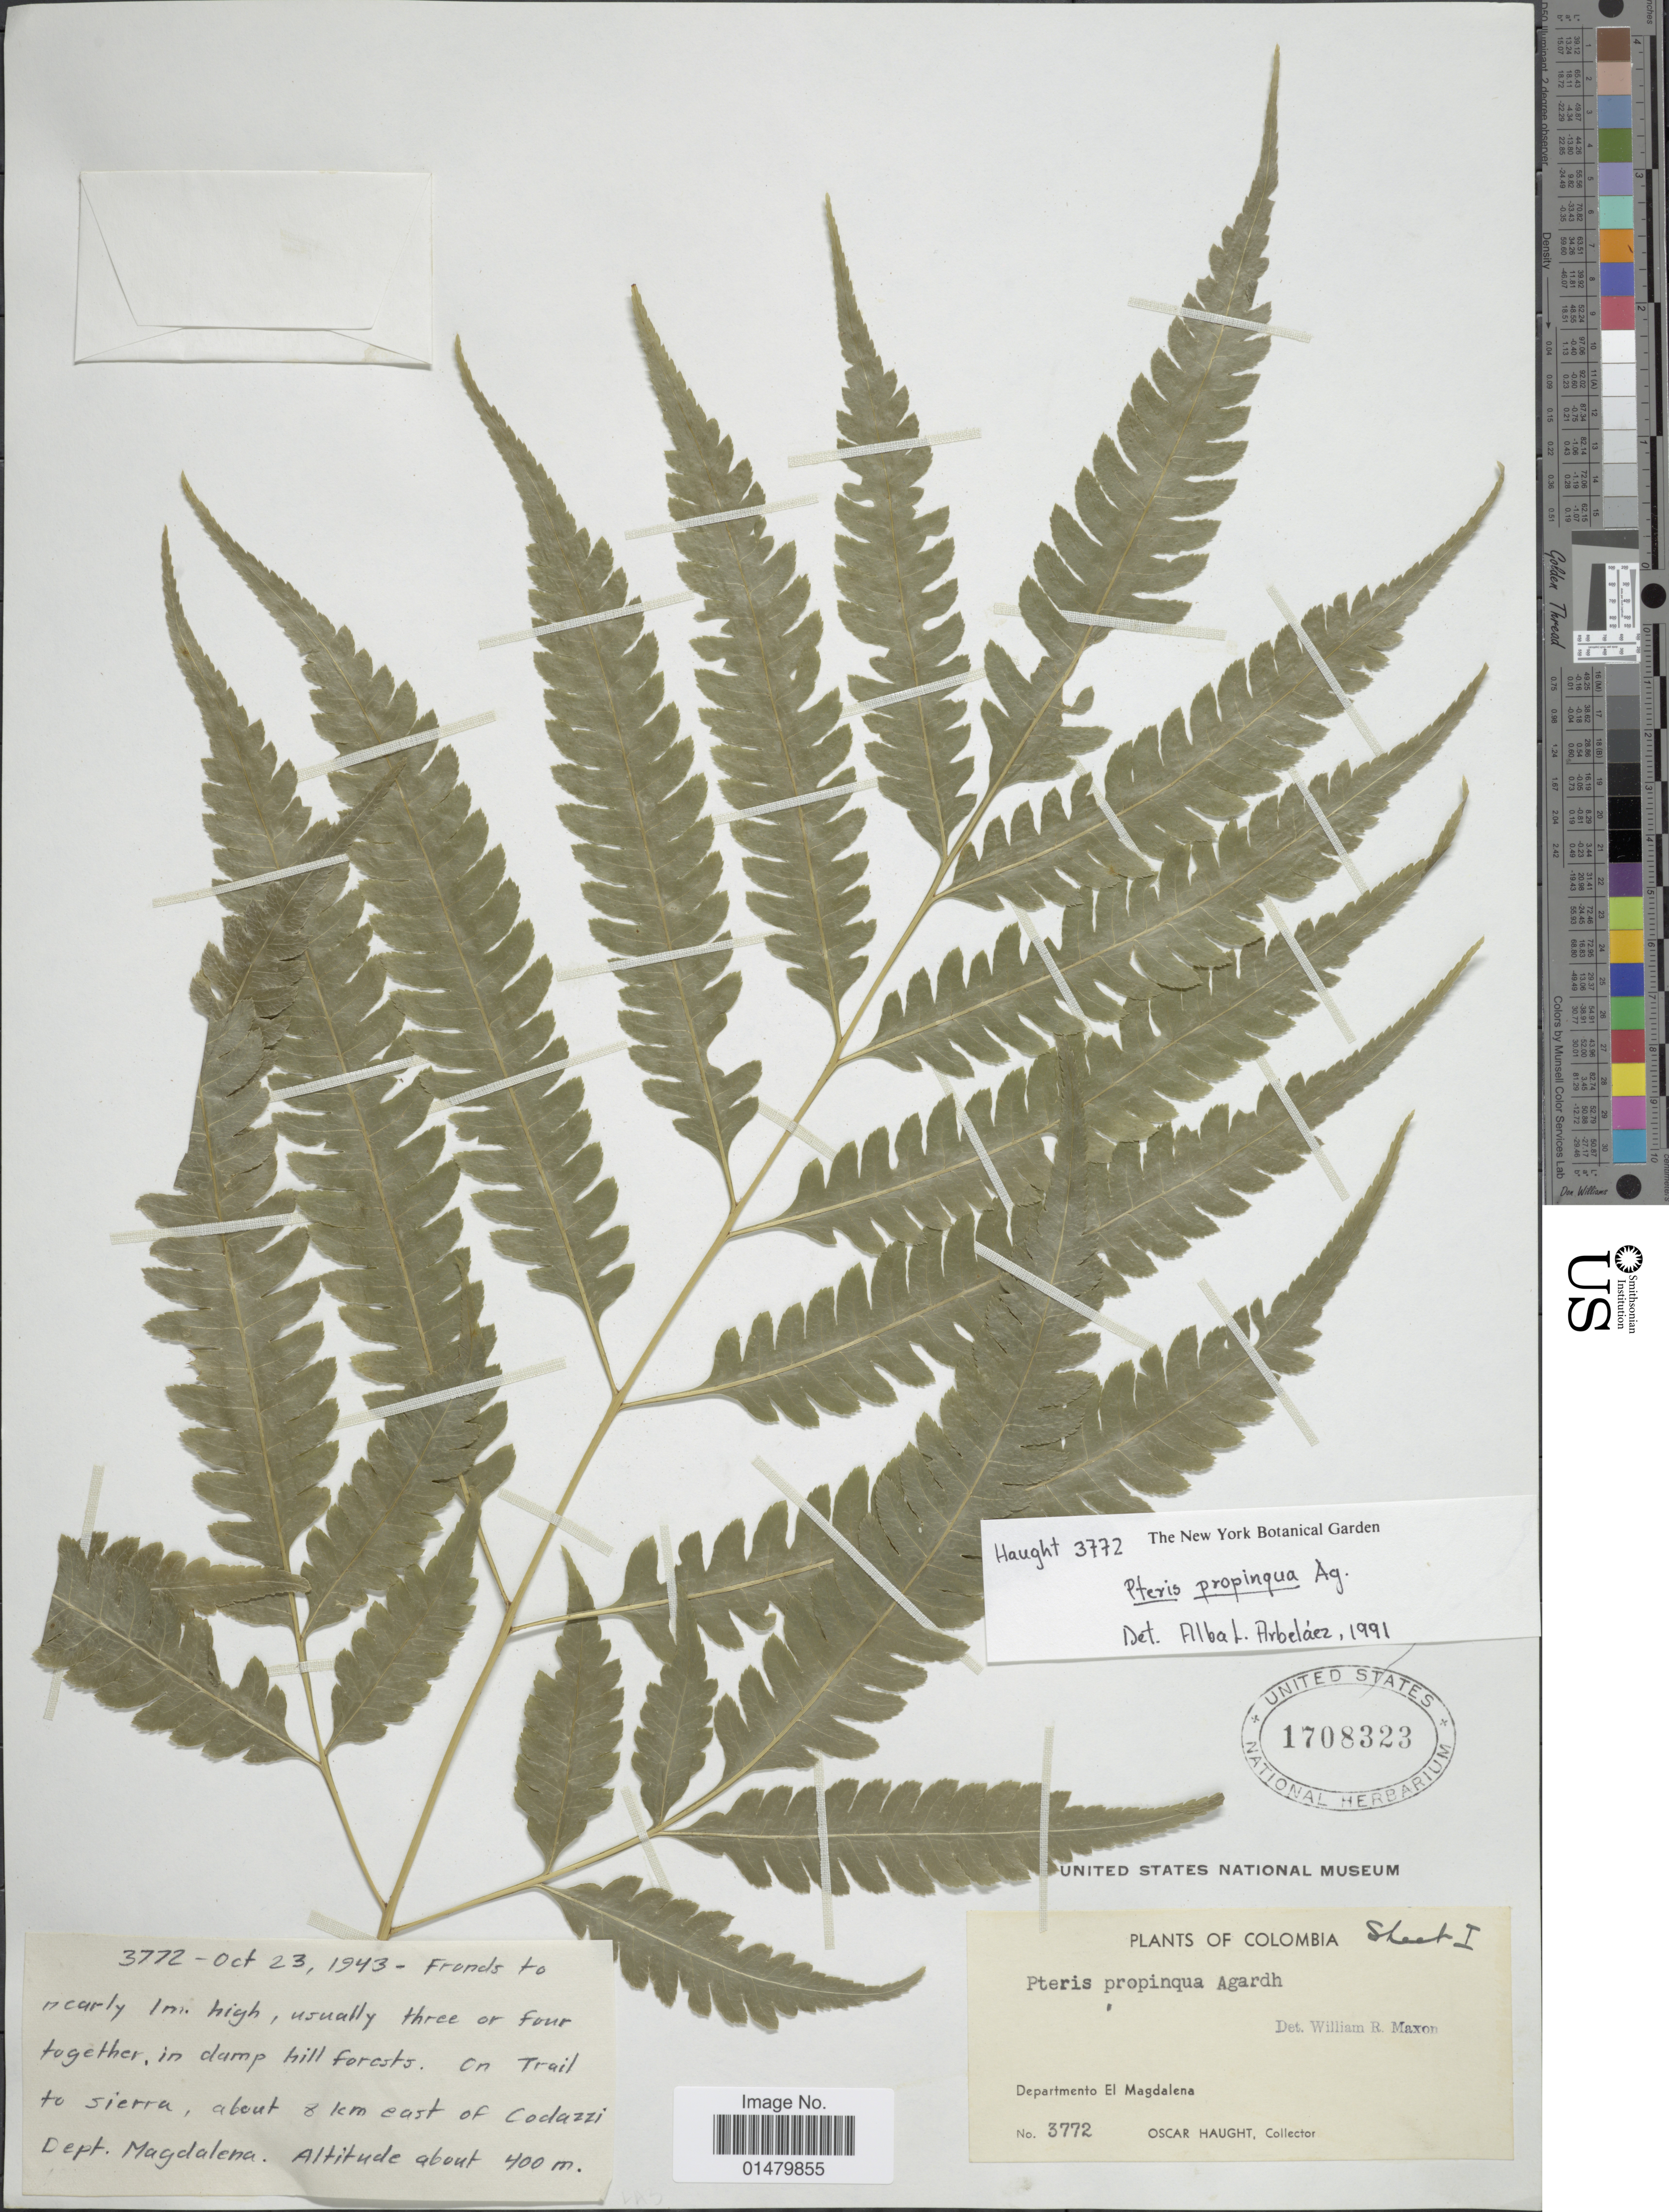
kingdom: Plantae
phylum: Tracheophyta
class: Polypodiopsida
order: Polypodiales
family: Pteridaceae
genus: Pteris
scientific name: Pteris propinqua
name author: J. Agardh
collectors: O. L. Haught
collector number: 3772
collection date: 1943-10-23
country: Colombia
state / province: Magdalena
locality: Departmento El Magdalena. On trail to sierra, about 8 km east of Codazzi. Dept. Magdalena.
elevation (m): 400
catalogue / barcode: US 1708323